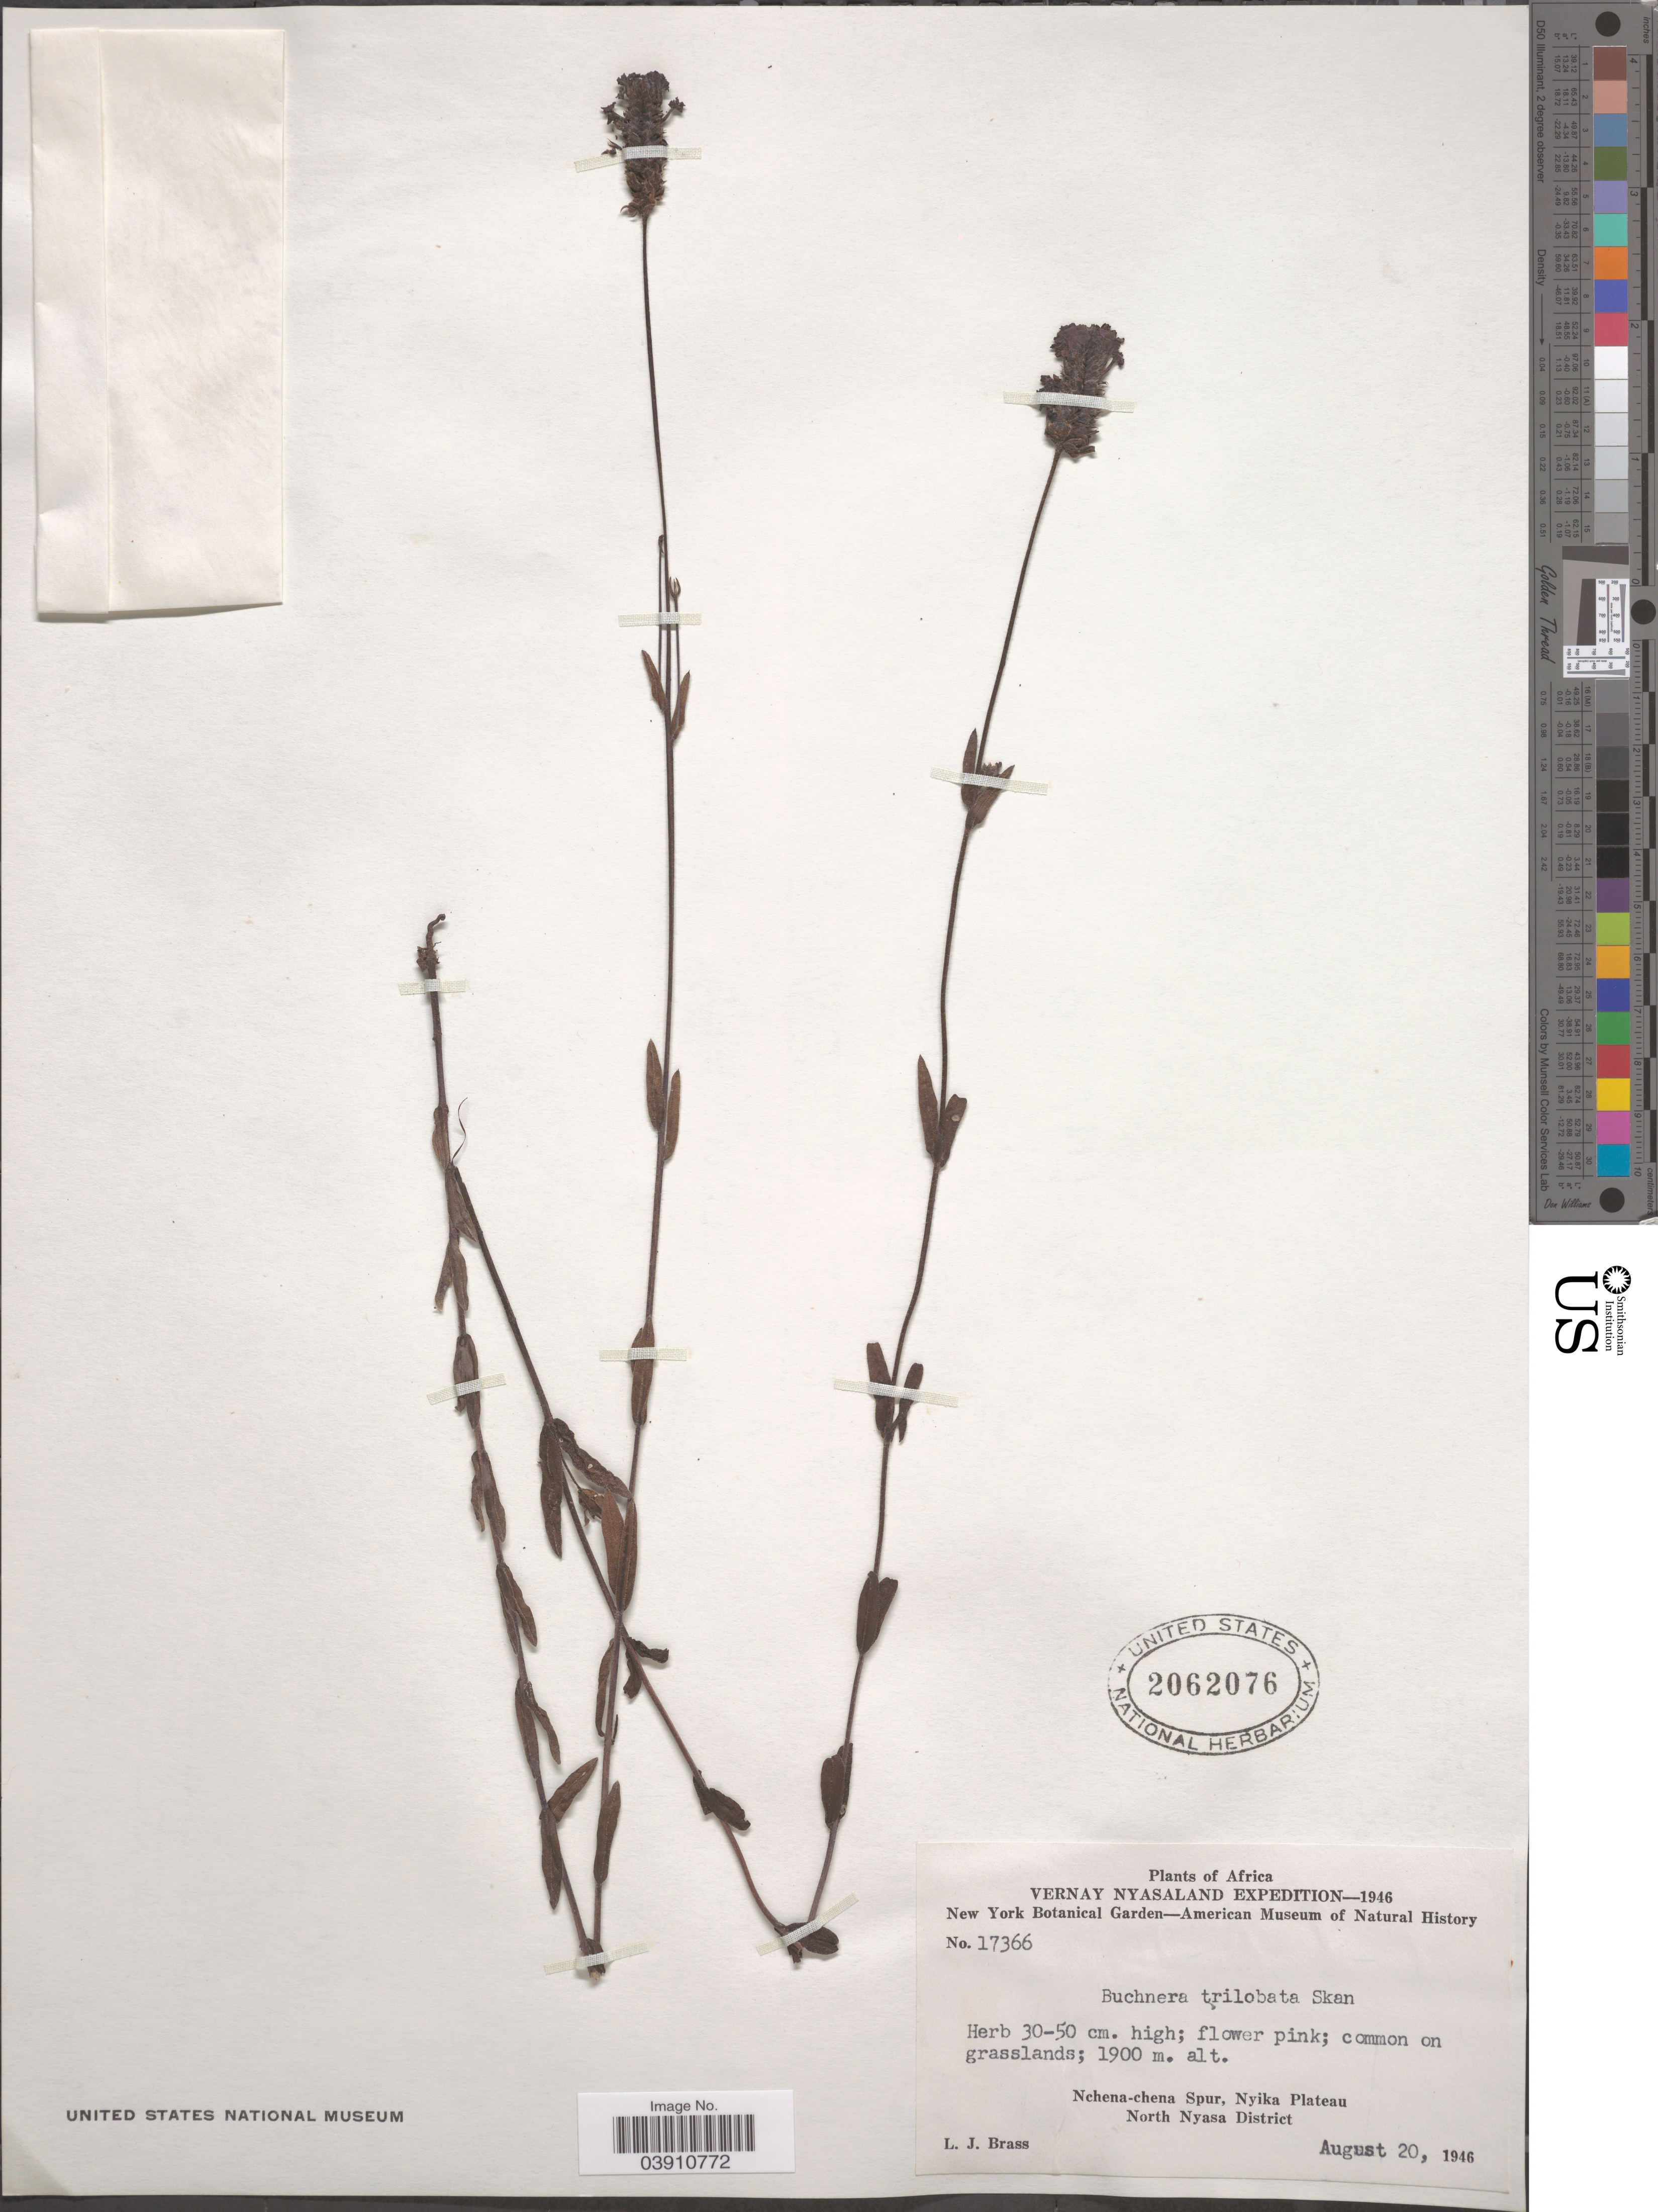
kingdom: Plantae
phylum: Tracheophyta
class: Magnoliopsida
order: Lamiales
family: Orobanchaceae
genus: Buchnera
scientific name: Buchnera trilobata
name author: Skan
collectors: L. J. Brass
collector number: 17366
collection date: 1946-08-20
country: Malawi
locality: Vernay Nyasaland. Nchena-chena Spur, Nyika Plateau. North Nyasa District.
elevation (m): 1900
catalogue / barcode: US 2062076